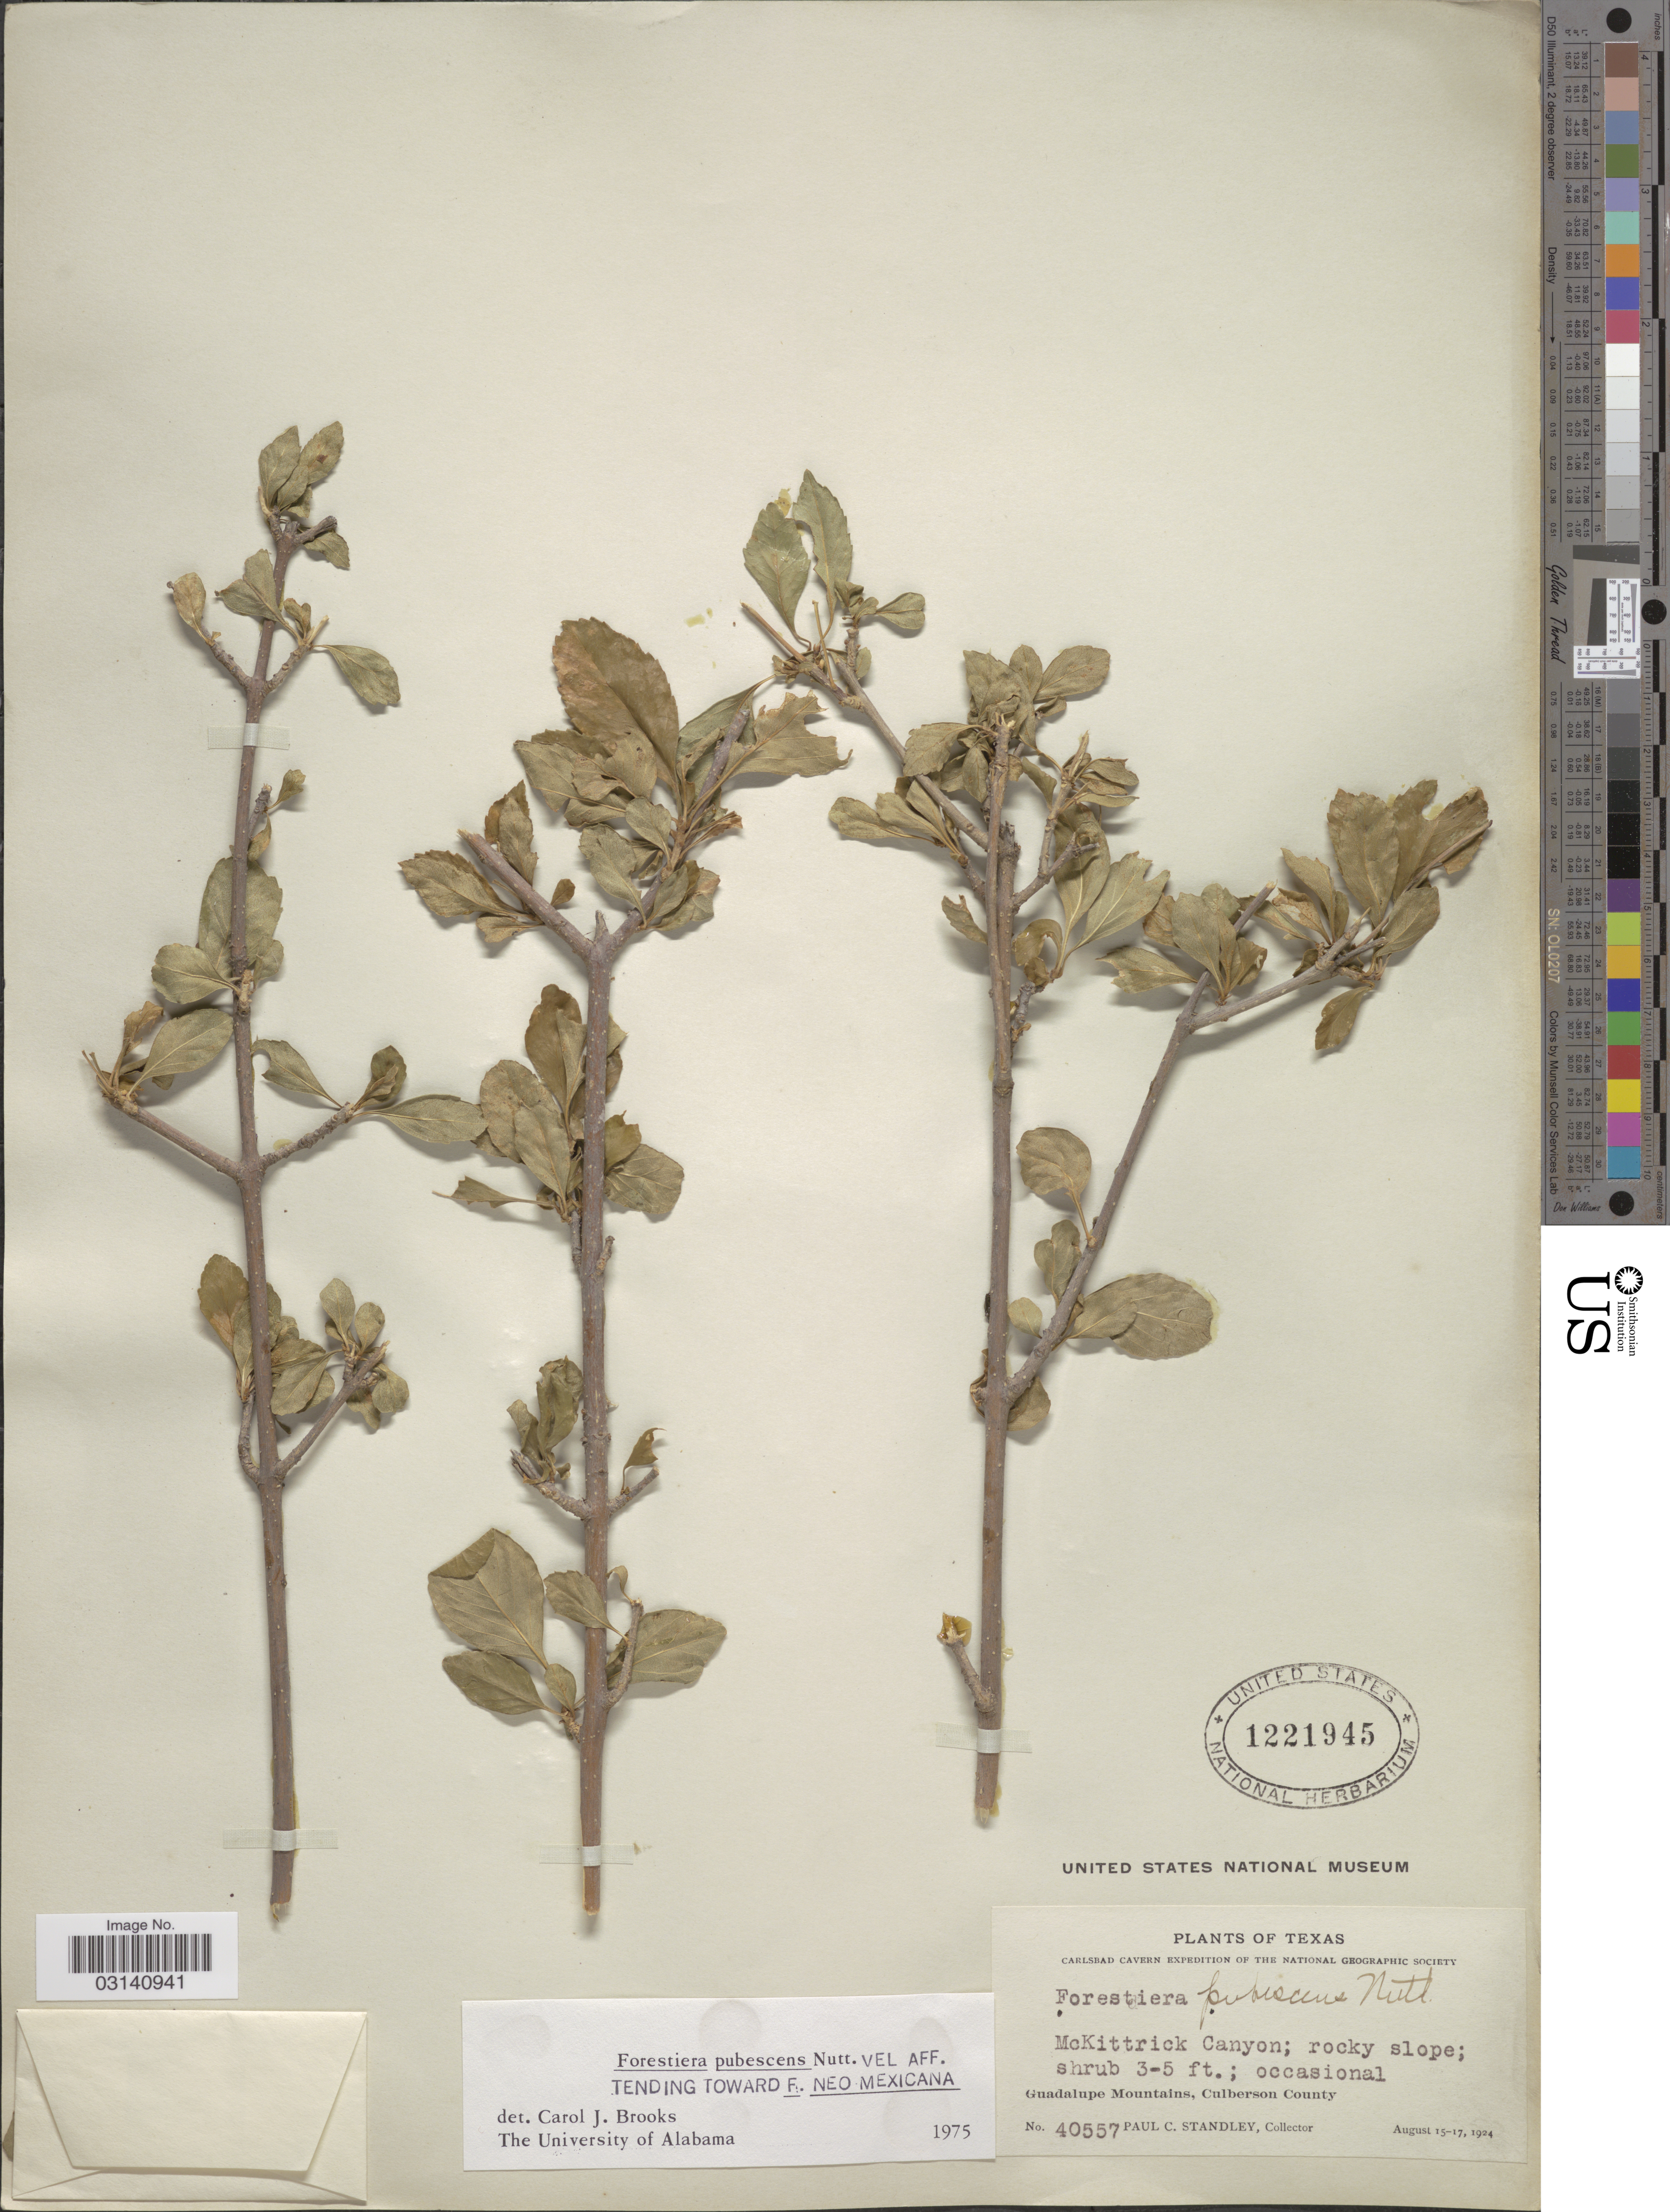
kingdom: Plantae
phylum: Tracheophyta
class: Magnoliopsida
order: Lamiales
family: Oleaceae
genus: Forestiera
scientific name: Forestiera pubescens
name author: Nutt.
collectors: P. C. Standley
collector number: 40557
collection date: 1924-08-15/1924-08-17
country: United States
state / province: Texas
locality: McKittrick Canyon. Guadalupe Mountains, Culberson County.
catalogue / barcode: US 1221945